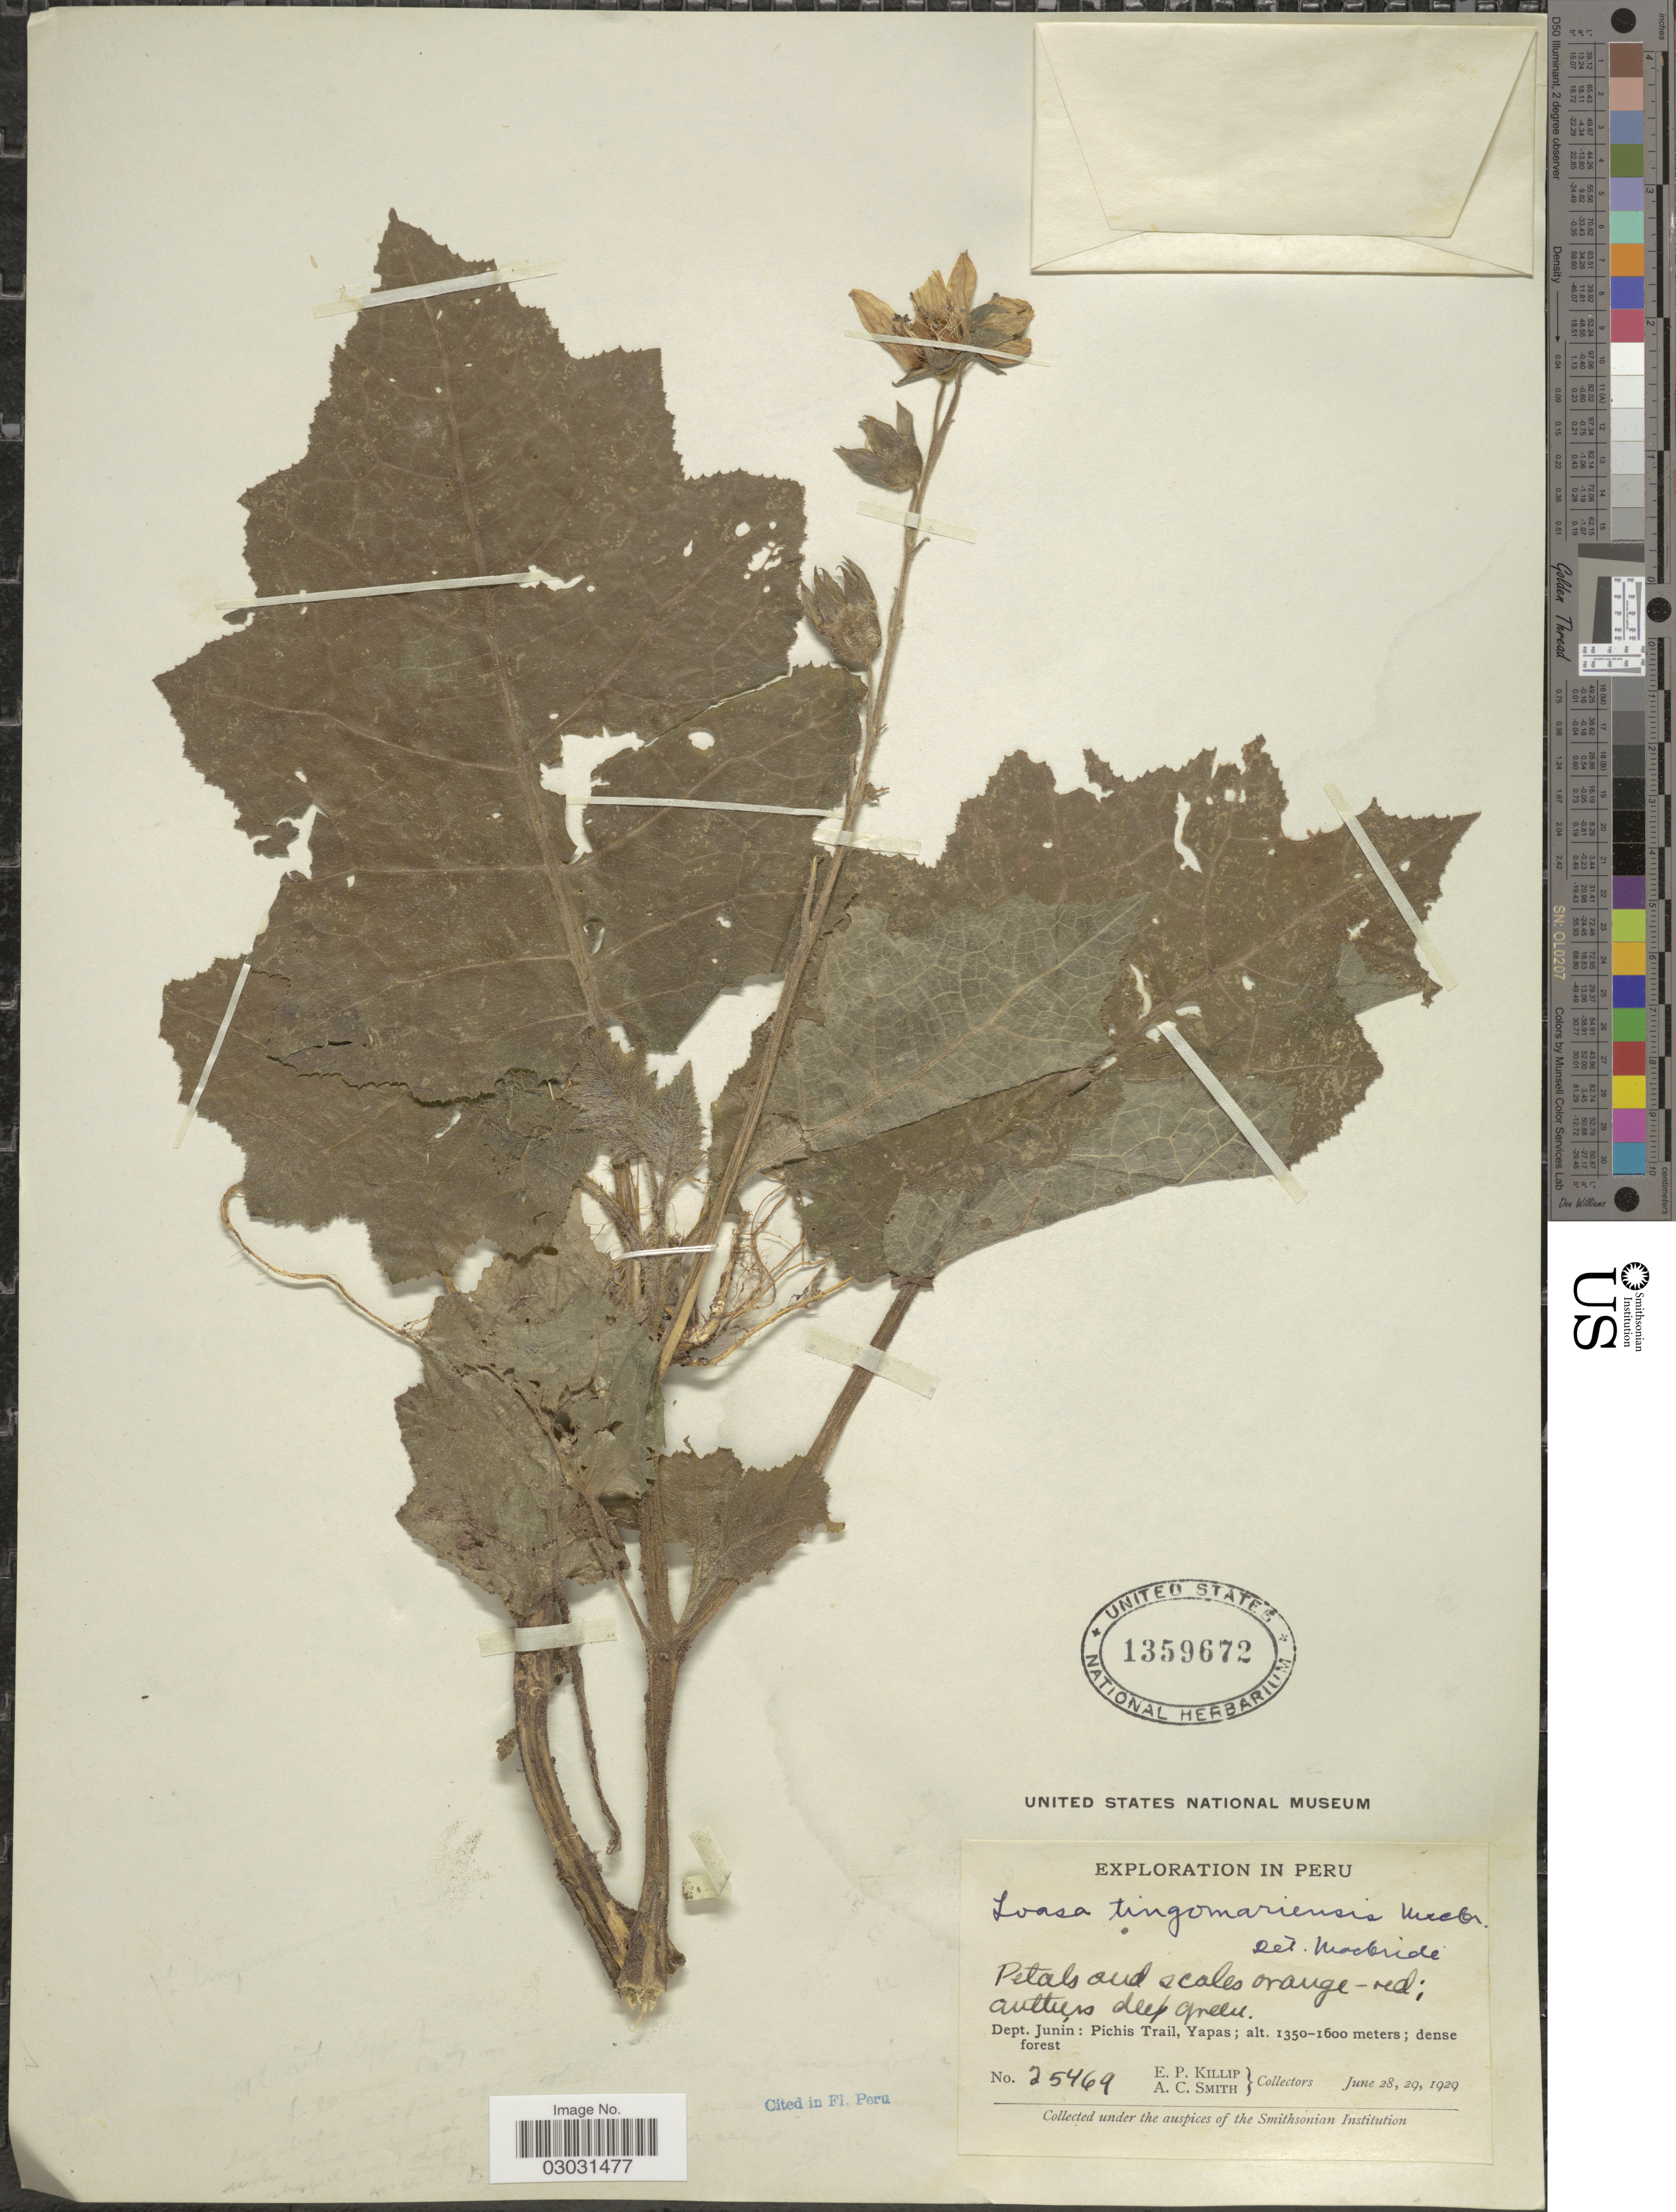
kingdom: Plantae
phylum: Tracheophyta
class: Magnoliopsida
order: Cornales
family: Loasaceae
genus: Nasa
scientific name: Nasa tingomariensis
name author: (J.F. Macbr.) Weigend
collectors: E. P. Killip & A. C. Smith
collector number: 25469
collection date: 1929-06-28/1929-06-29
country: Peru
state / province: Junín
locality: Pichis Trail, Yapas.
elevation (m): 1350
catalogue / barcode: US 1359672